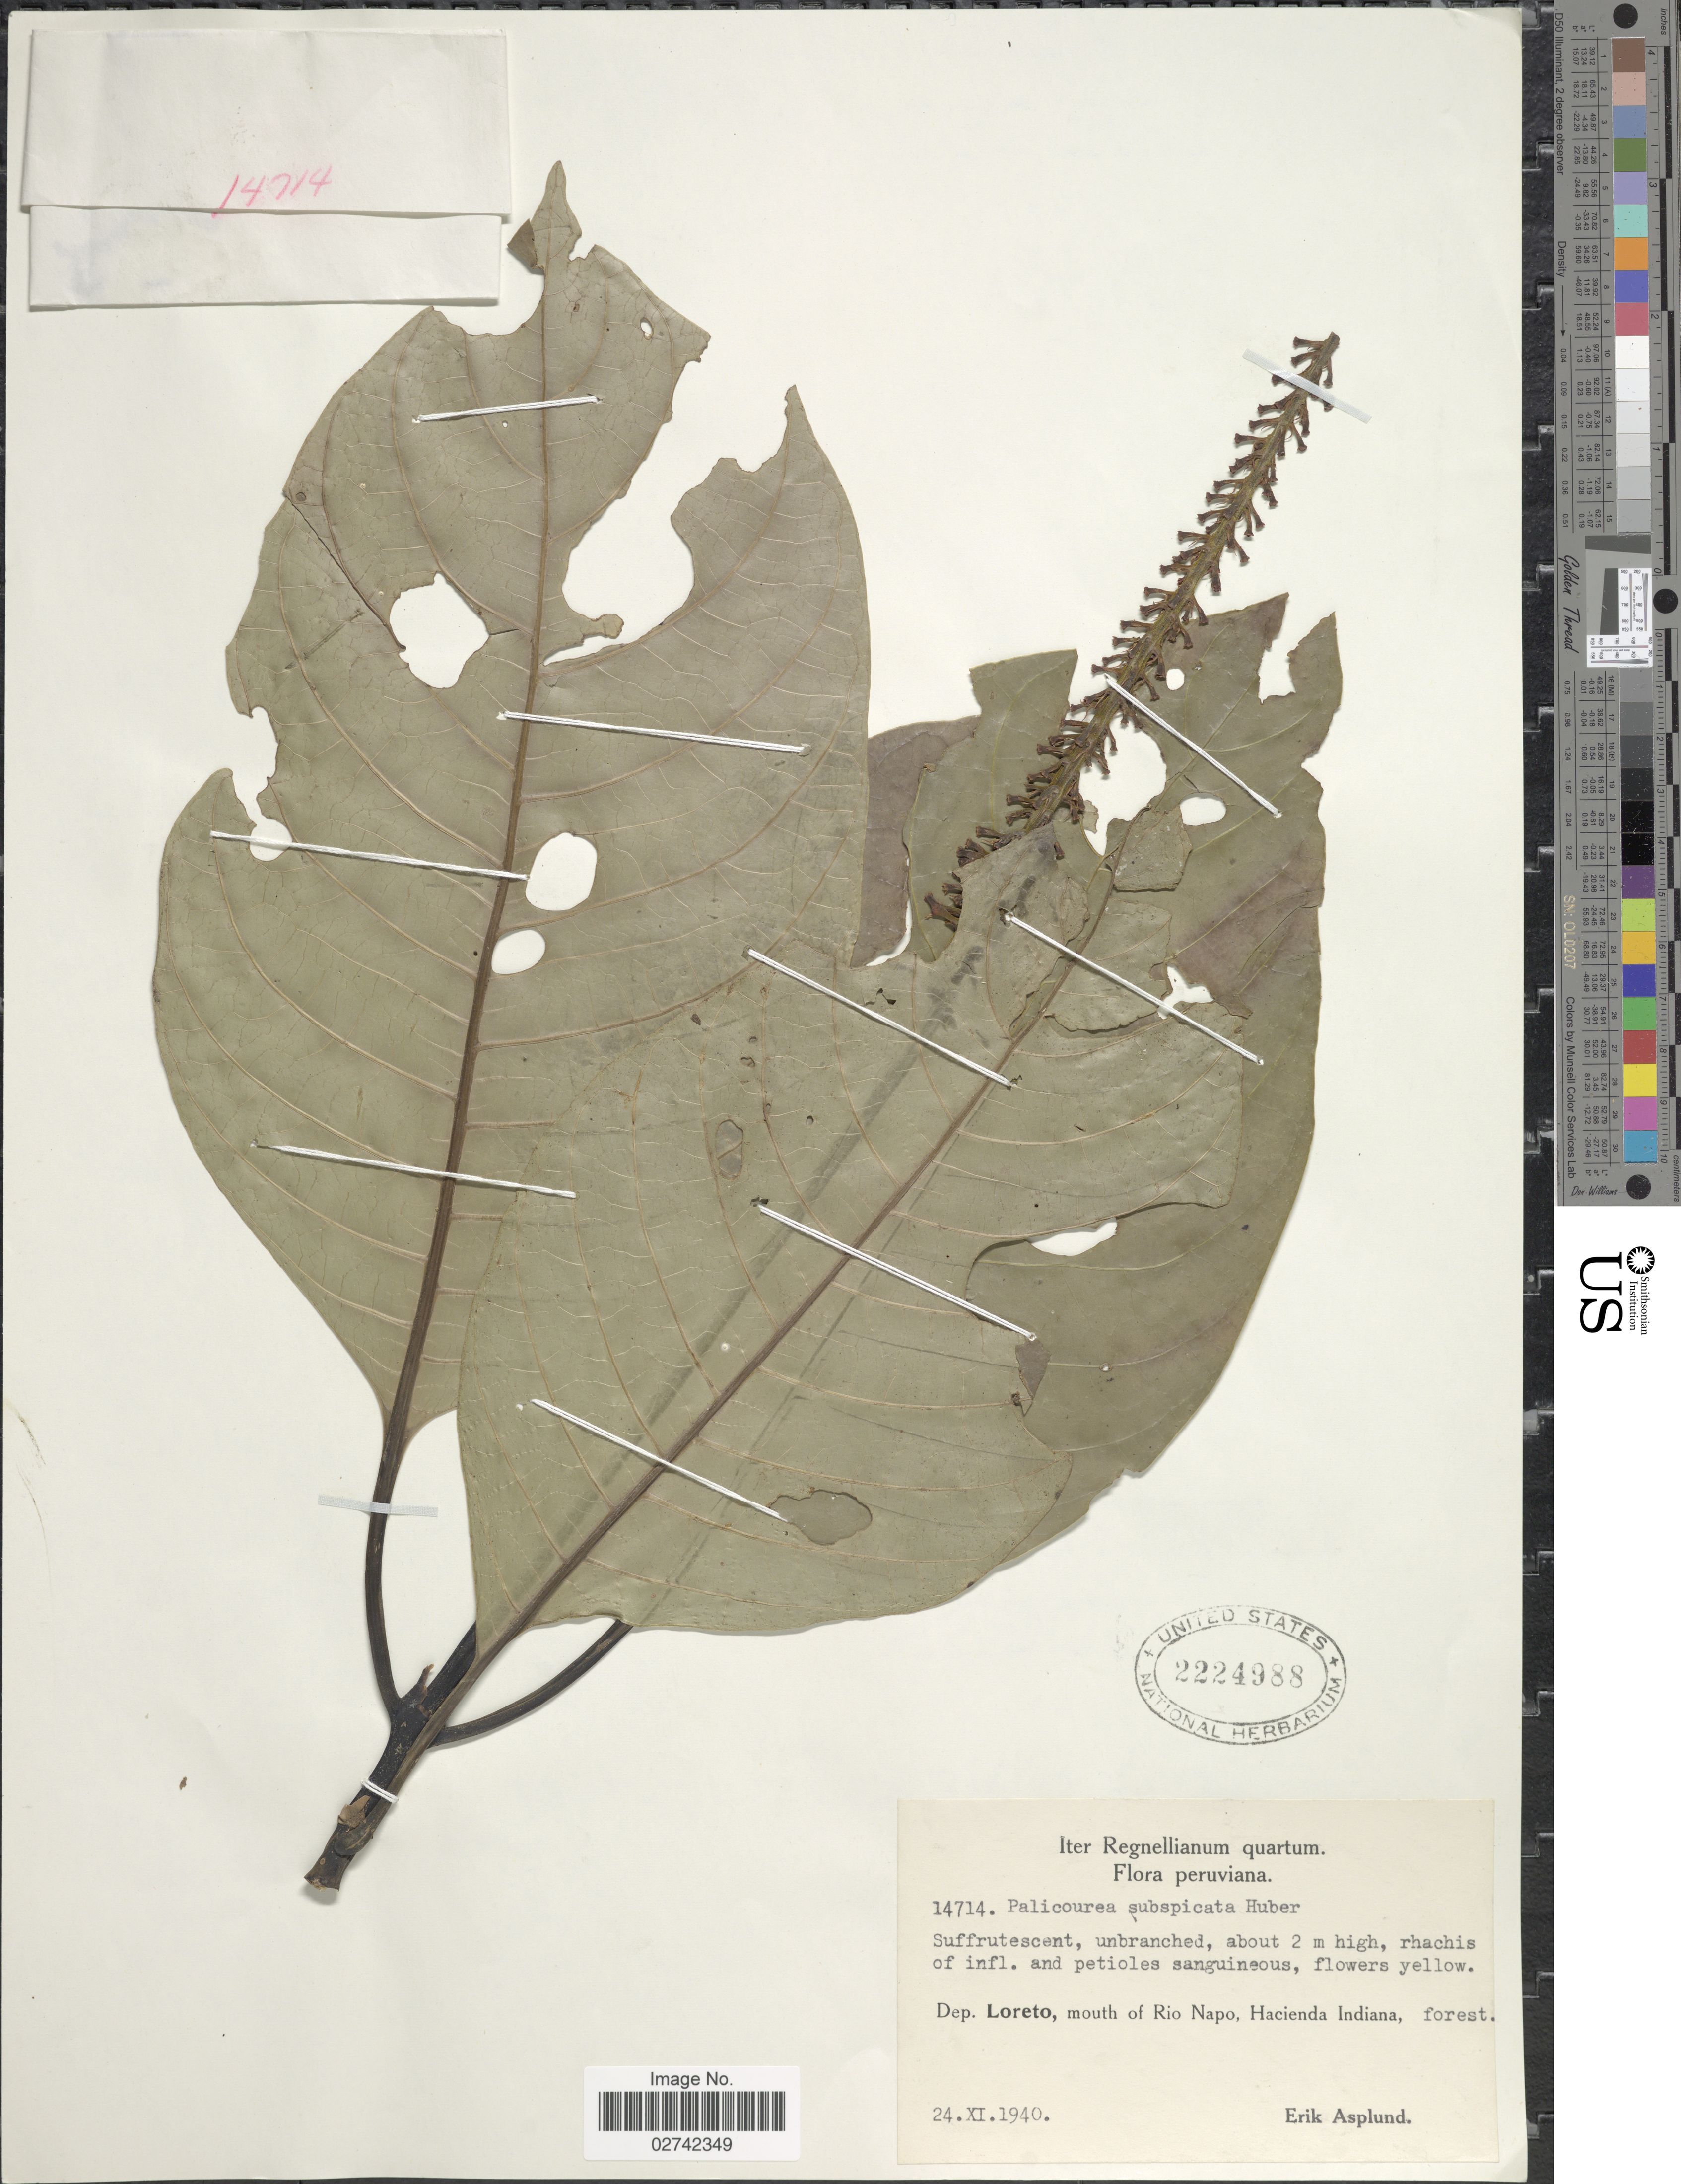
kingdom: Plantae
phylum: Tracheophyta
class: Magnoliopsida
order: Gentianales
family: Rubiaceae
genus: Palicourea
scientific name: Palicourea subspicata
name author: Huber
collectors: E. Asplund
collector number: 14714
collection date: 1940-11-24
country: Peru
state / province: Loreto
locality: Iter Regnellianum quartum, peruviana, mouth of Rio Napo, Hacienda Indiana.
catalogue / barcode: US 2224988